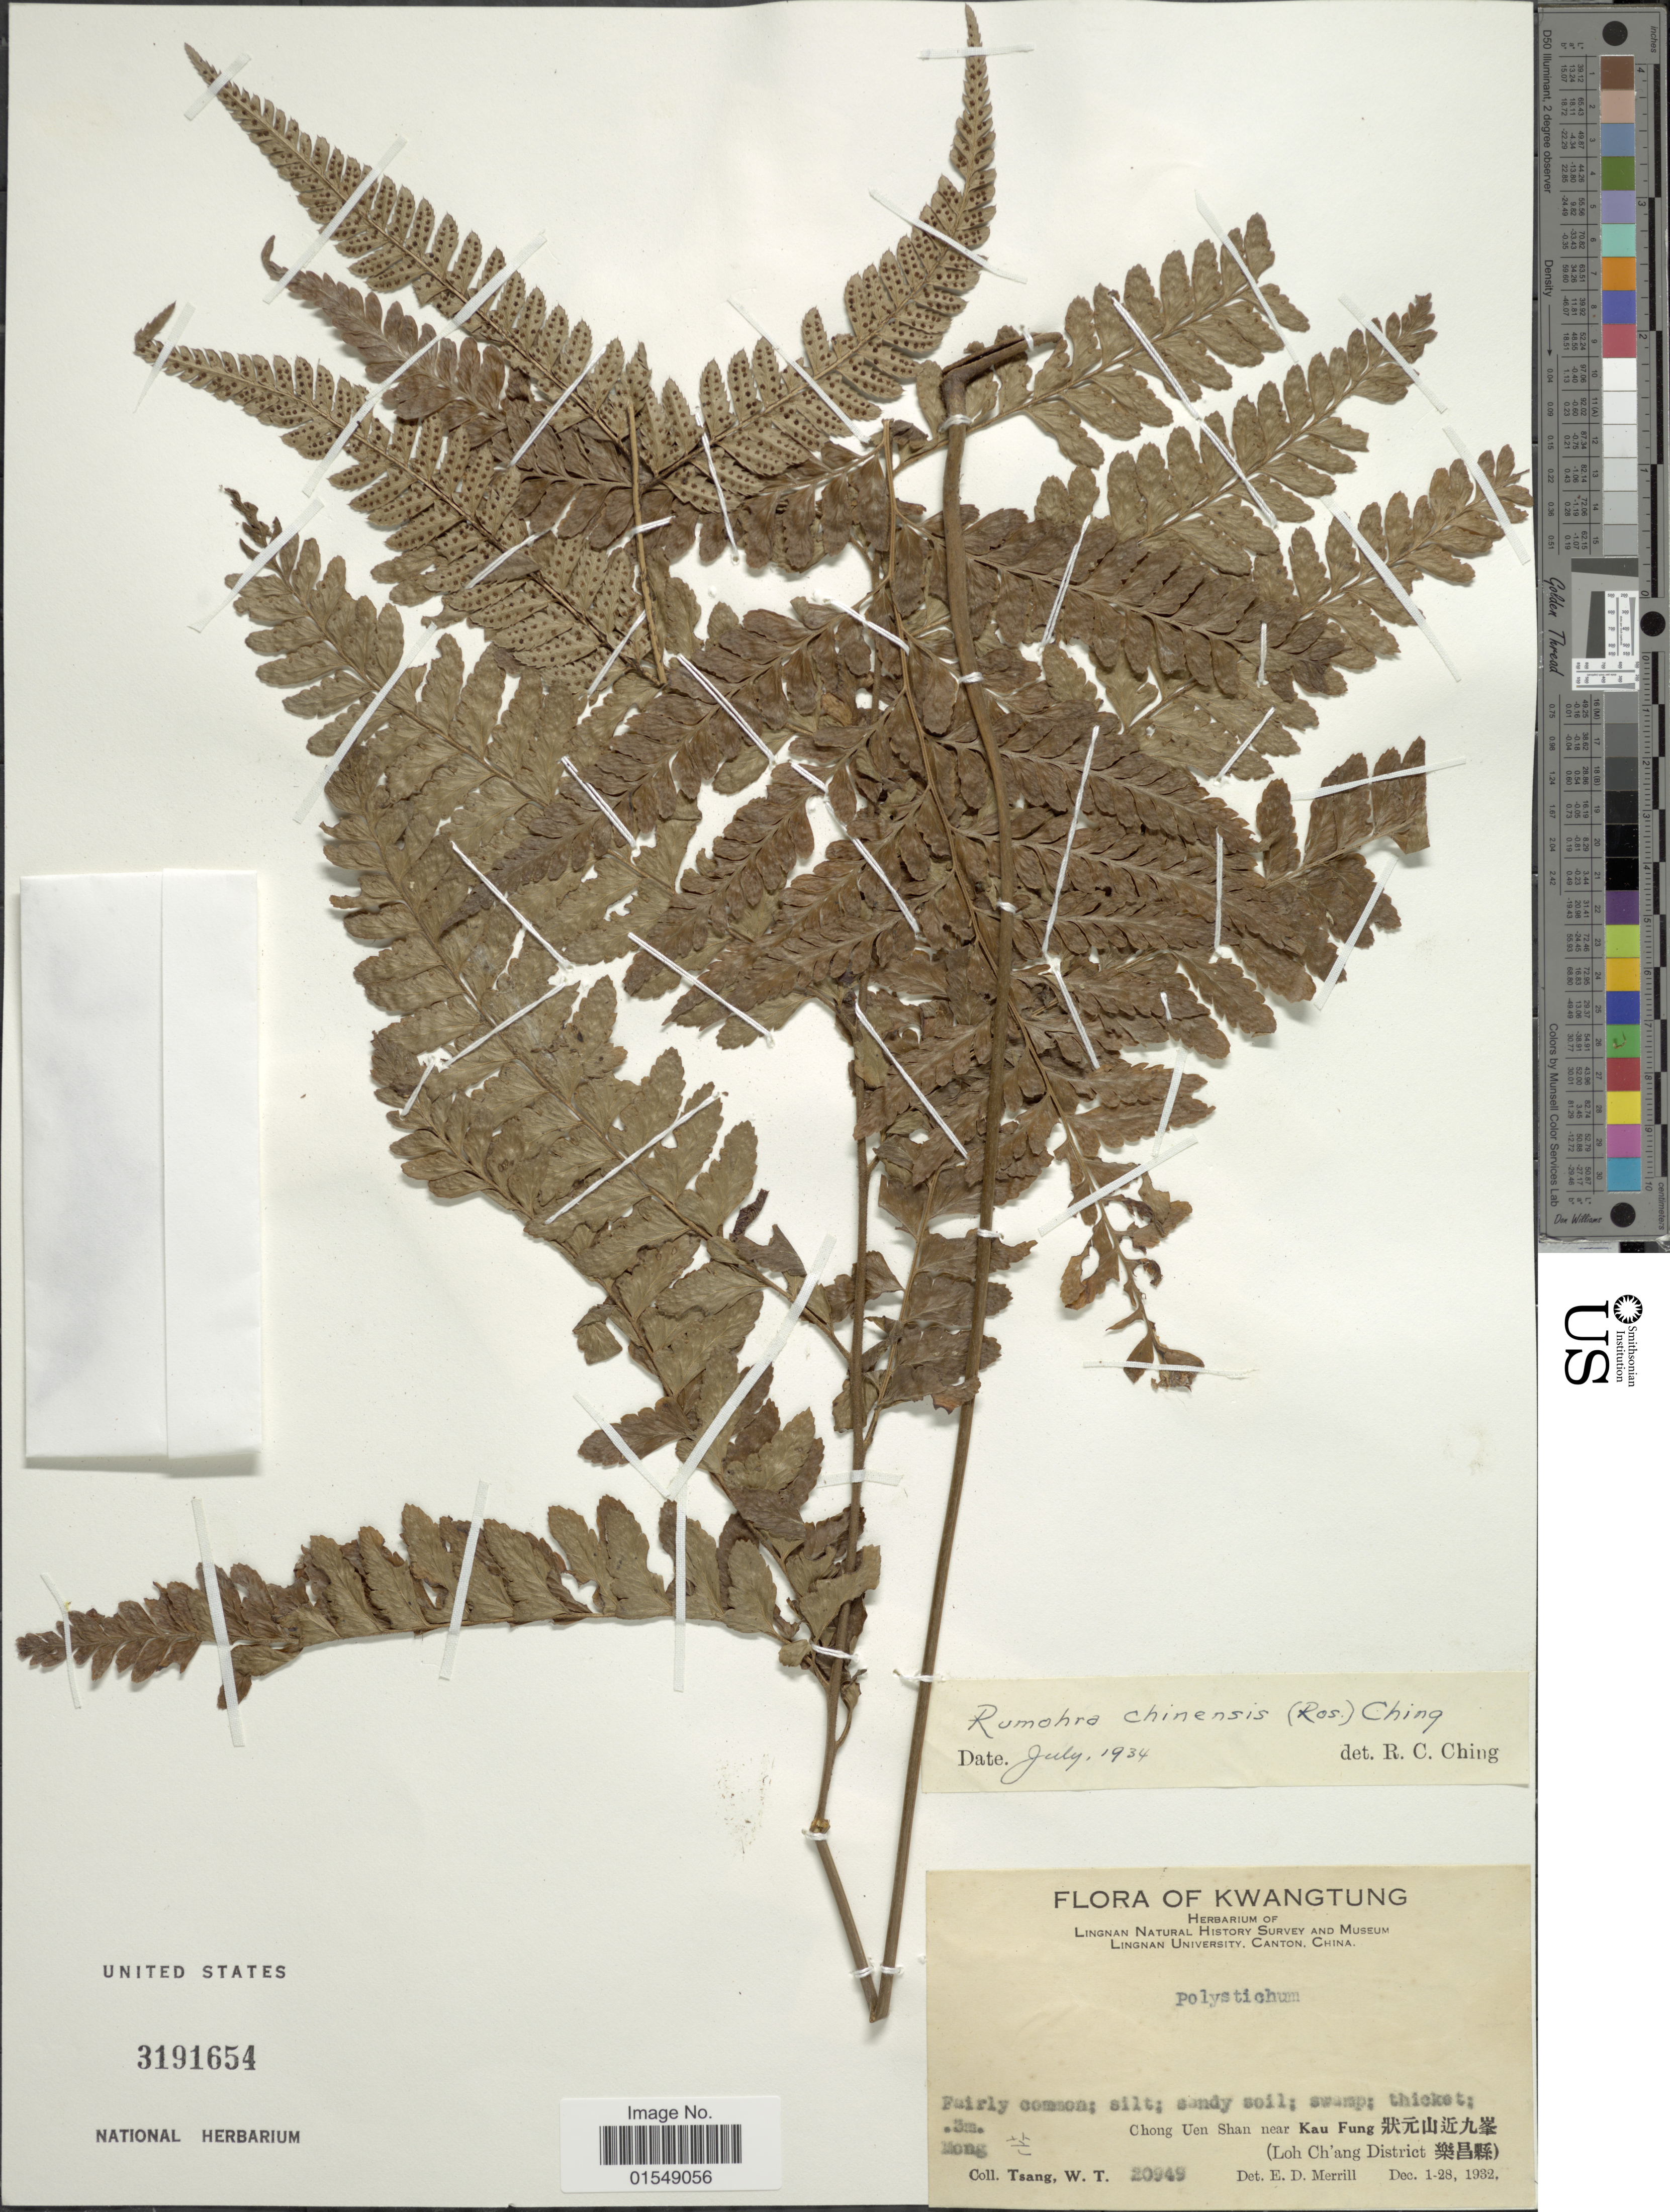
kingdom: Plantae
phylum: Tracheophyta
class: Polypodiopsida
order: Polypodiales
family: Dryopteridaceae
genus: Arachniodes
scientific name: Arachniodes chinensis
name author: (Rosenst.) Ching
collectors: W. T. Tsang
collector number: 20949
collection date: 1932-12-01/1932-12-28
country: China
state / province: Guangdong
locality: Kwangtung, Chong Uen Shan near Kau Fung , (Loh Ch'ang District)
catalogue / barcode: US 3191654